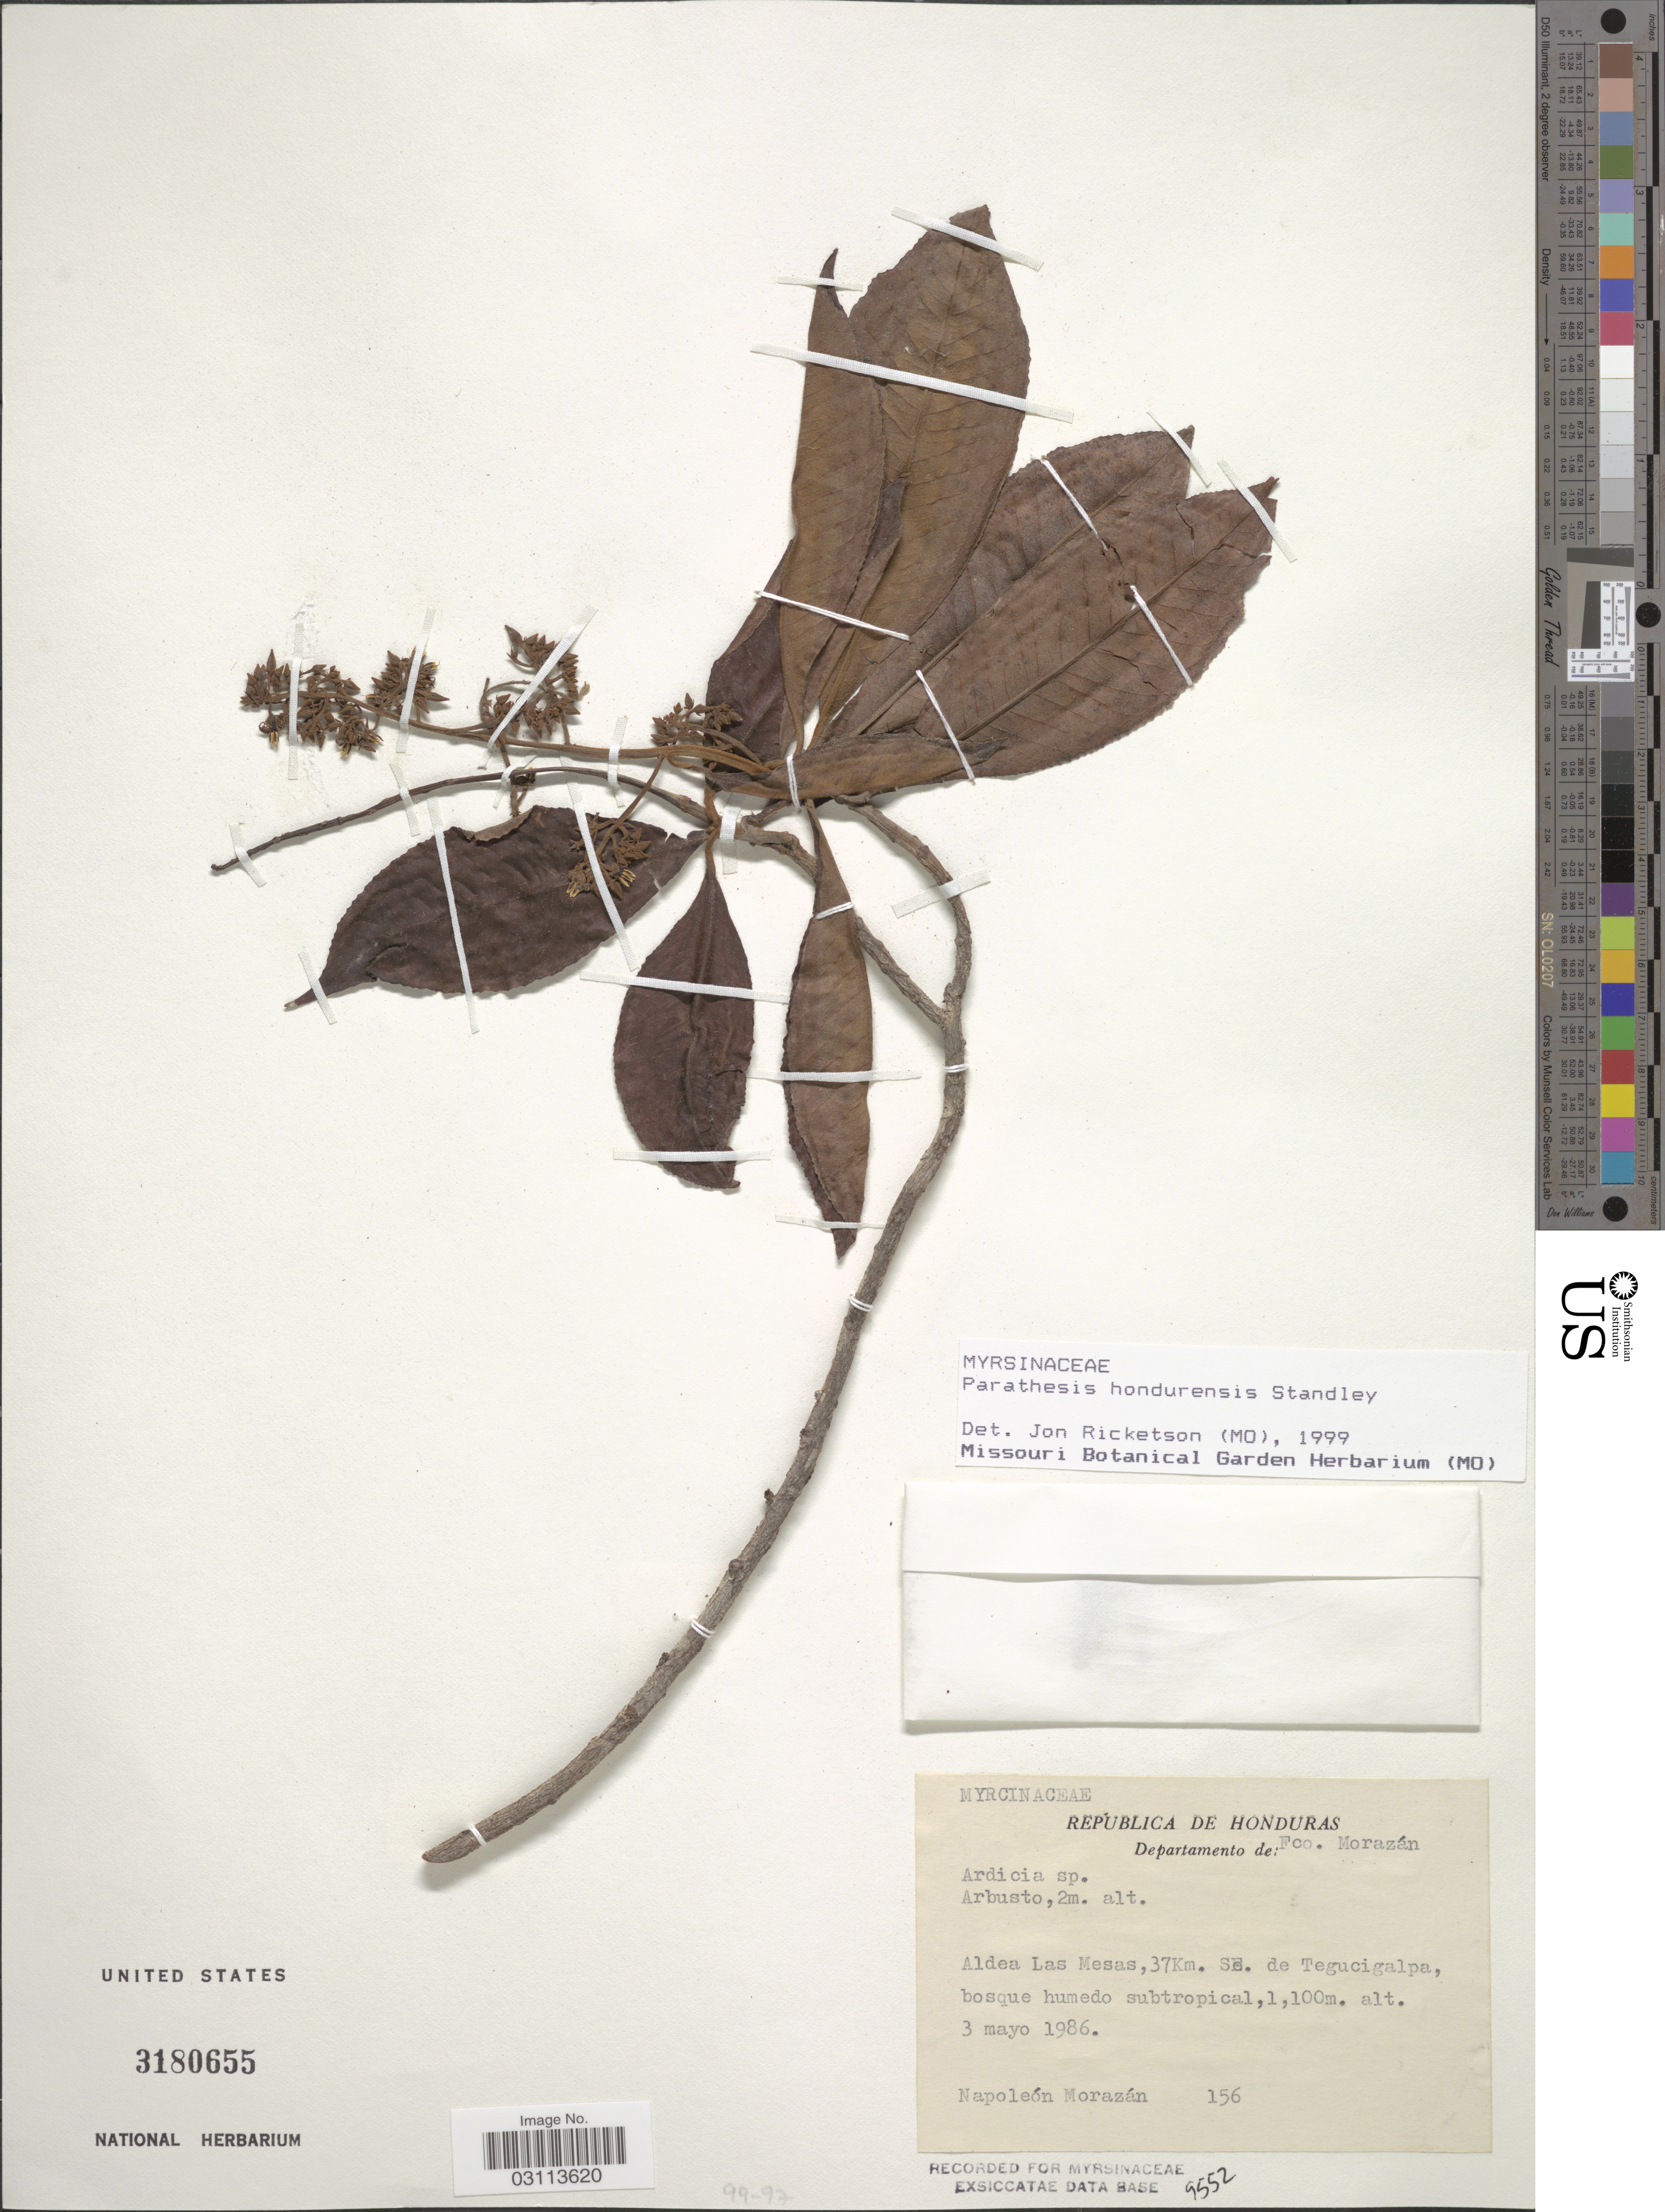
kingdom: Plantae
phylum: Tracheophyta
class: Magnoliopsida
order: Ericales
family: Primulaceae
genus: Parathesis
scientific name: Parathesis hondurensis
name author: Standl.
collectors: N. Morazan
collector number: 156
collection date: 1986-05-03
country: Honduras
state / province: Fco. Morazán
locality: Departamento de Fco. Morazán. Aldea Las Mesas, 37 Km. SE. de Tegucigalpa.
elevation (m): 1100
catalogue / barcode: US 3180655